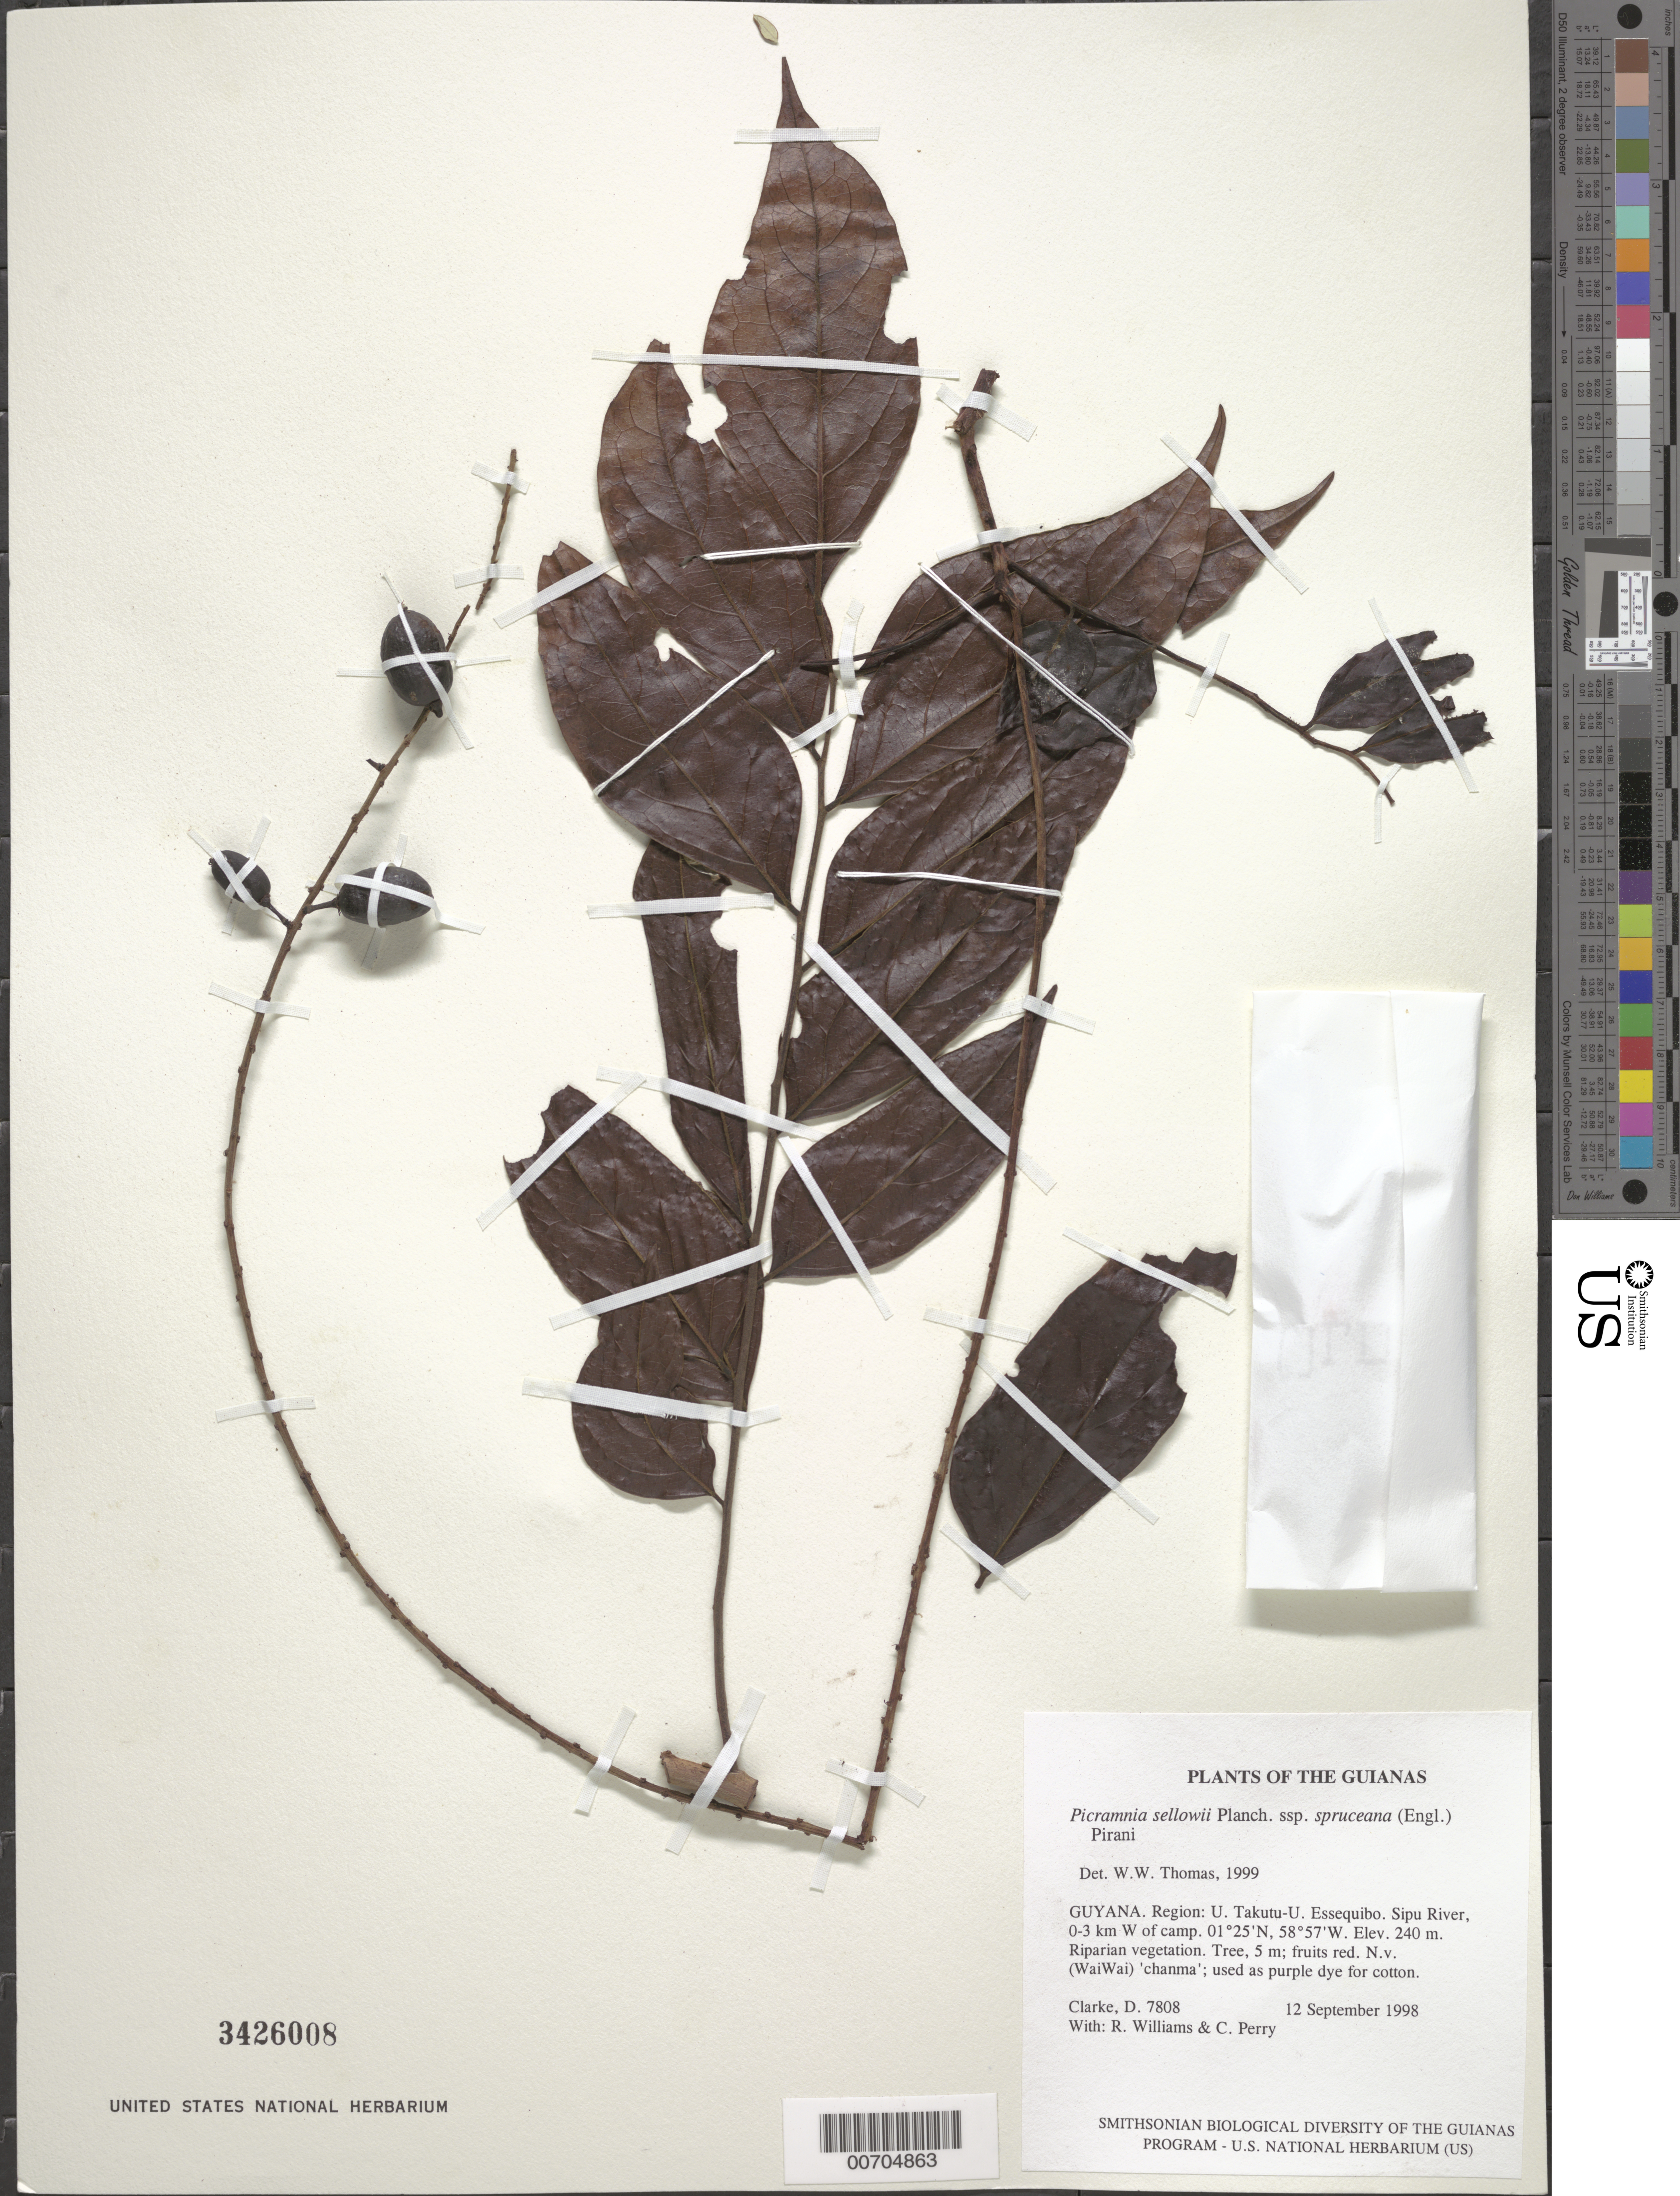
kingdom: Plantae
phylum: Tracheophyta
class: Magnoliopsida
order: Picramniales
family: Picramniaceae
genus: Picramnia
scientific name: Picramnia sellowii subsp. spruceana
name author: (Engl.) Pirani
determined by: Thomas, W. W., (NY), New York Botanical Garden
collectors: H. D. Clarke, R. Williams & C. Perry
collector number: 7808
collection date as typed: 12 September 1998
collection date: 1998-09-12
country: Guyana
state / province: U. Takutu-U. Essequibo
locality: Sipu River, 0-3 km W of camp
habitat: Riparian vegetation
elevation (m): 240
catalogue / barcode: US 3426008